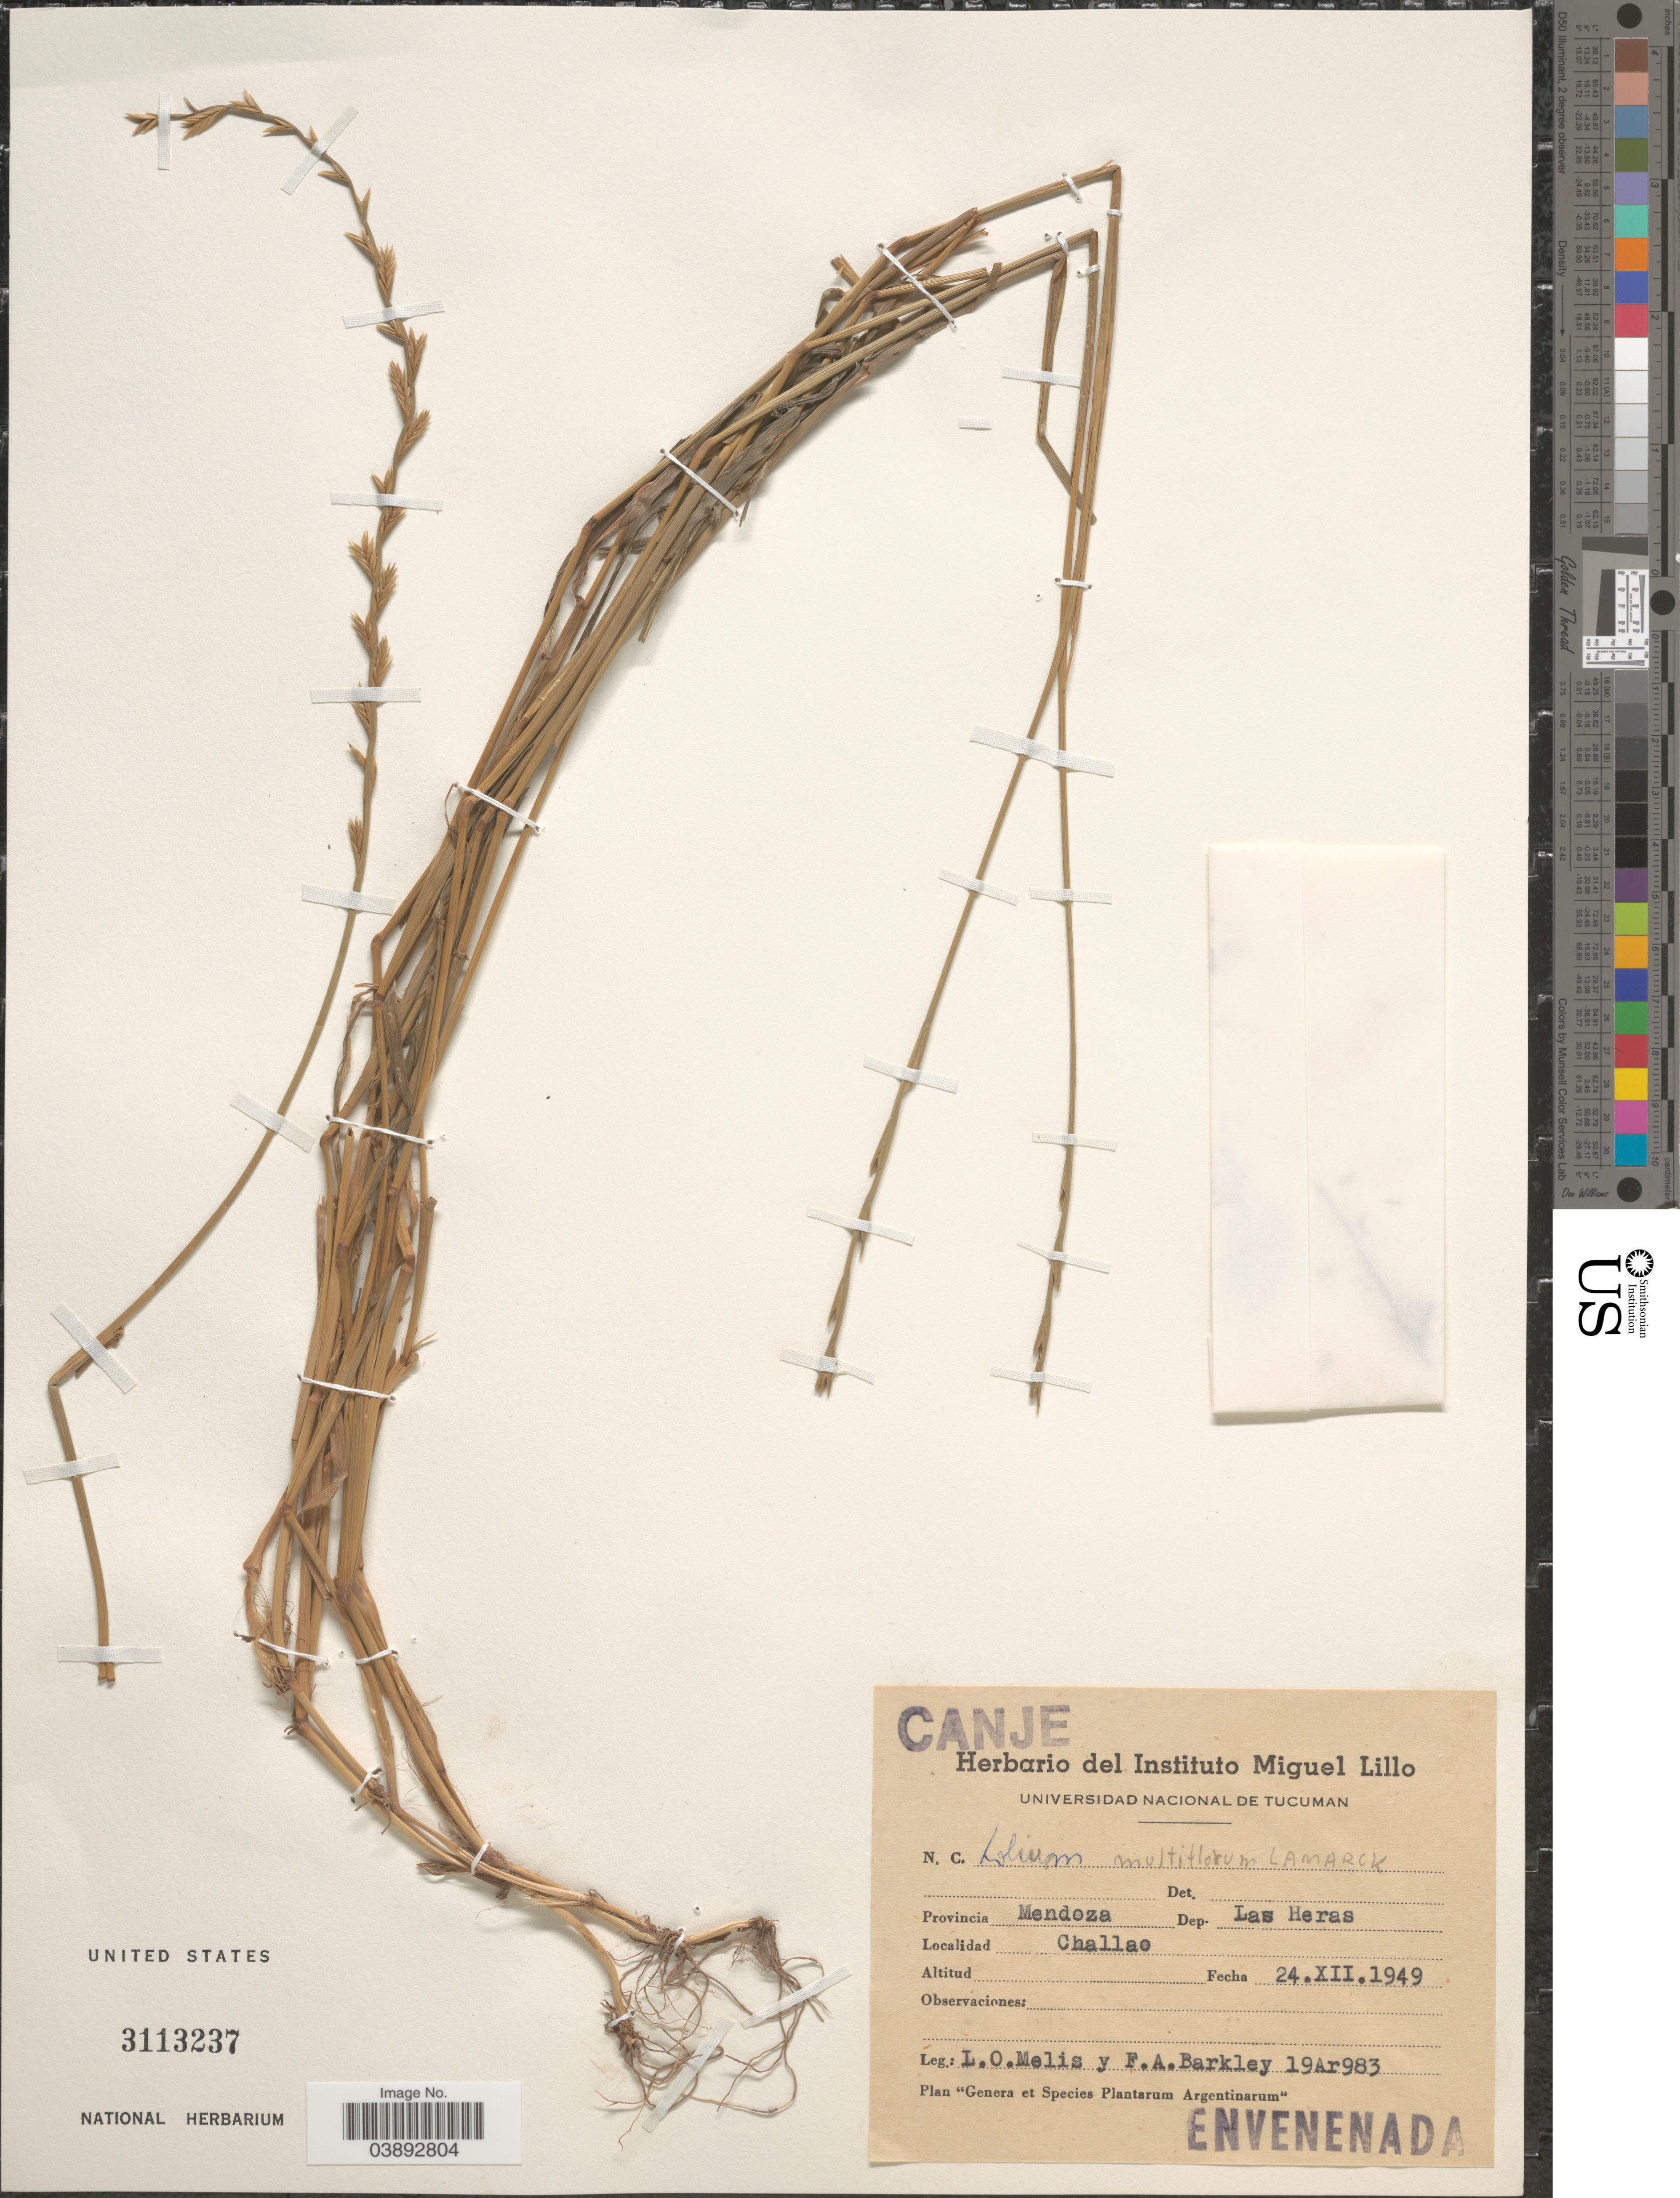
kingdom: Plantae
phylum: Tracheophyta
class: Liliopsida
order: Poales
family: Poaceae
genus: Lolium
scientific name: Lolium multiflorum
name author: Lam.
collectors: L. Melis & F. A. Barkley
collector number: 19Ar983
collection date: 1949-12-24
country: Argentina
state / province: Mendoza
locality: Dep. Las Heras. Challao.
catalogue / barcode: US 3113237